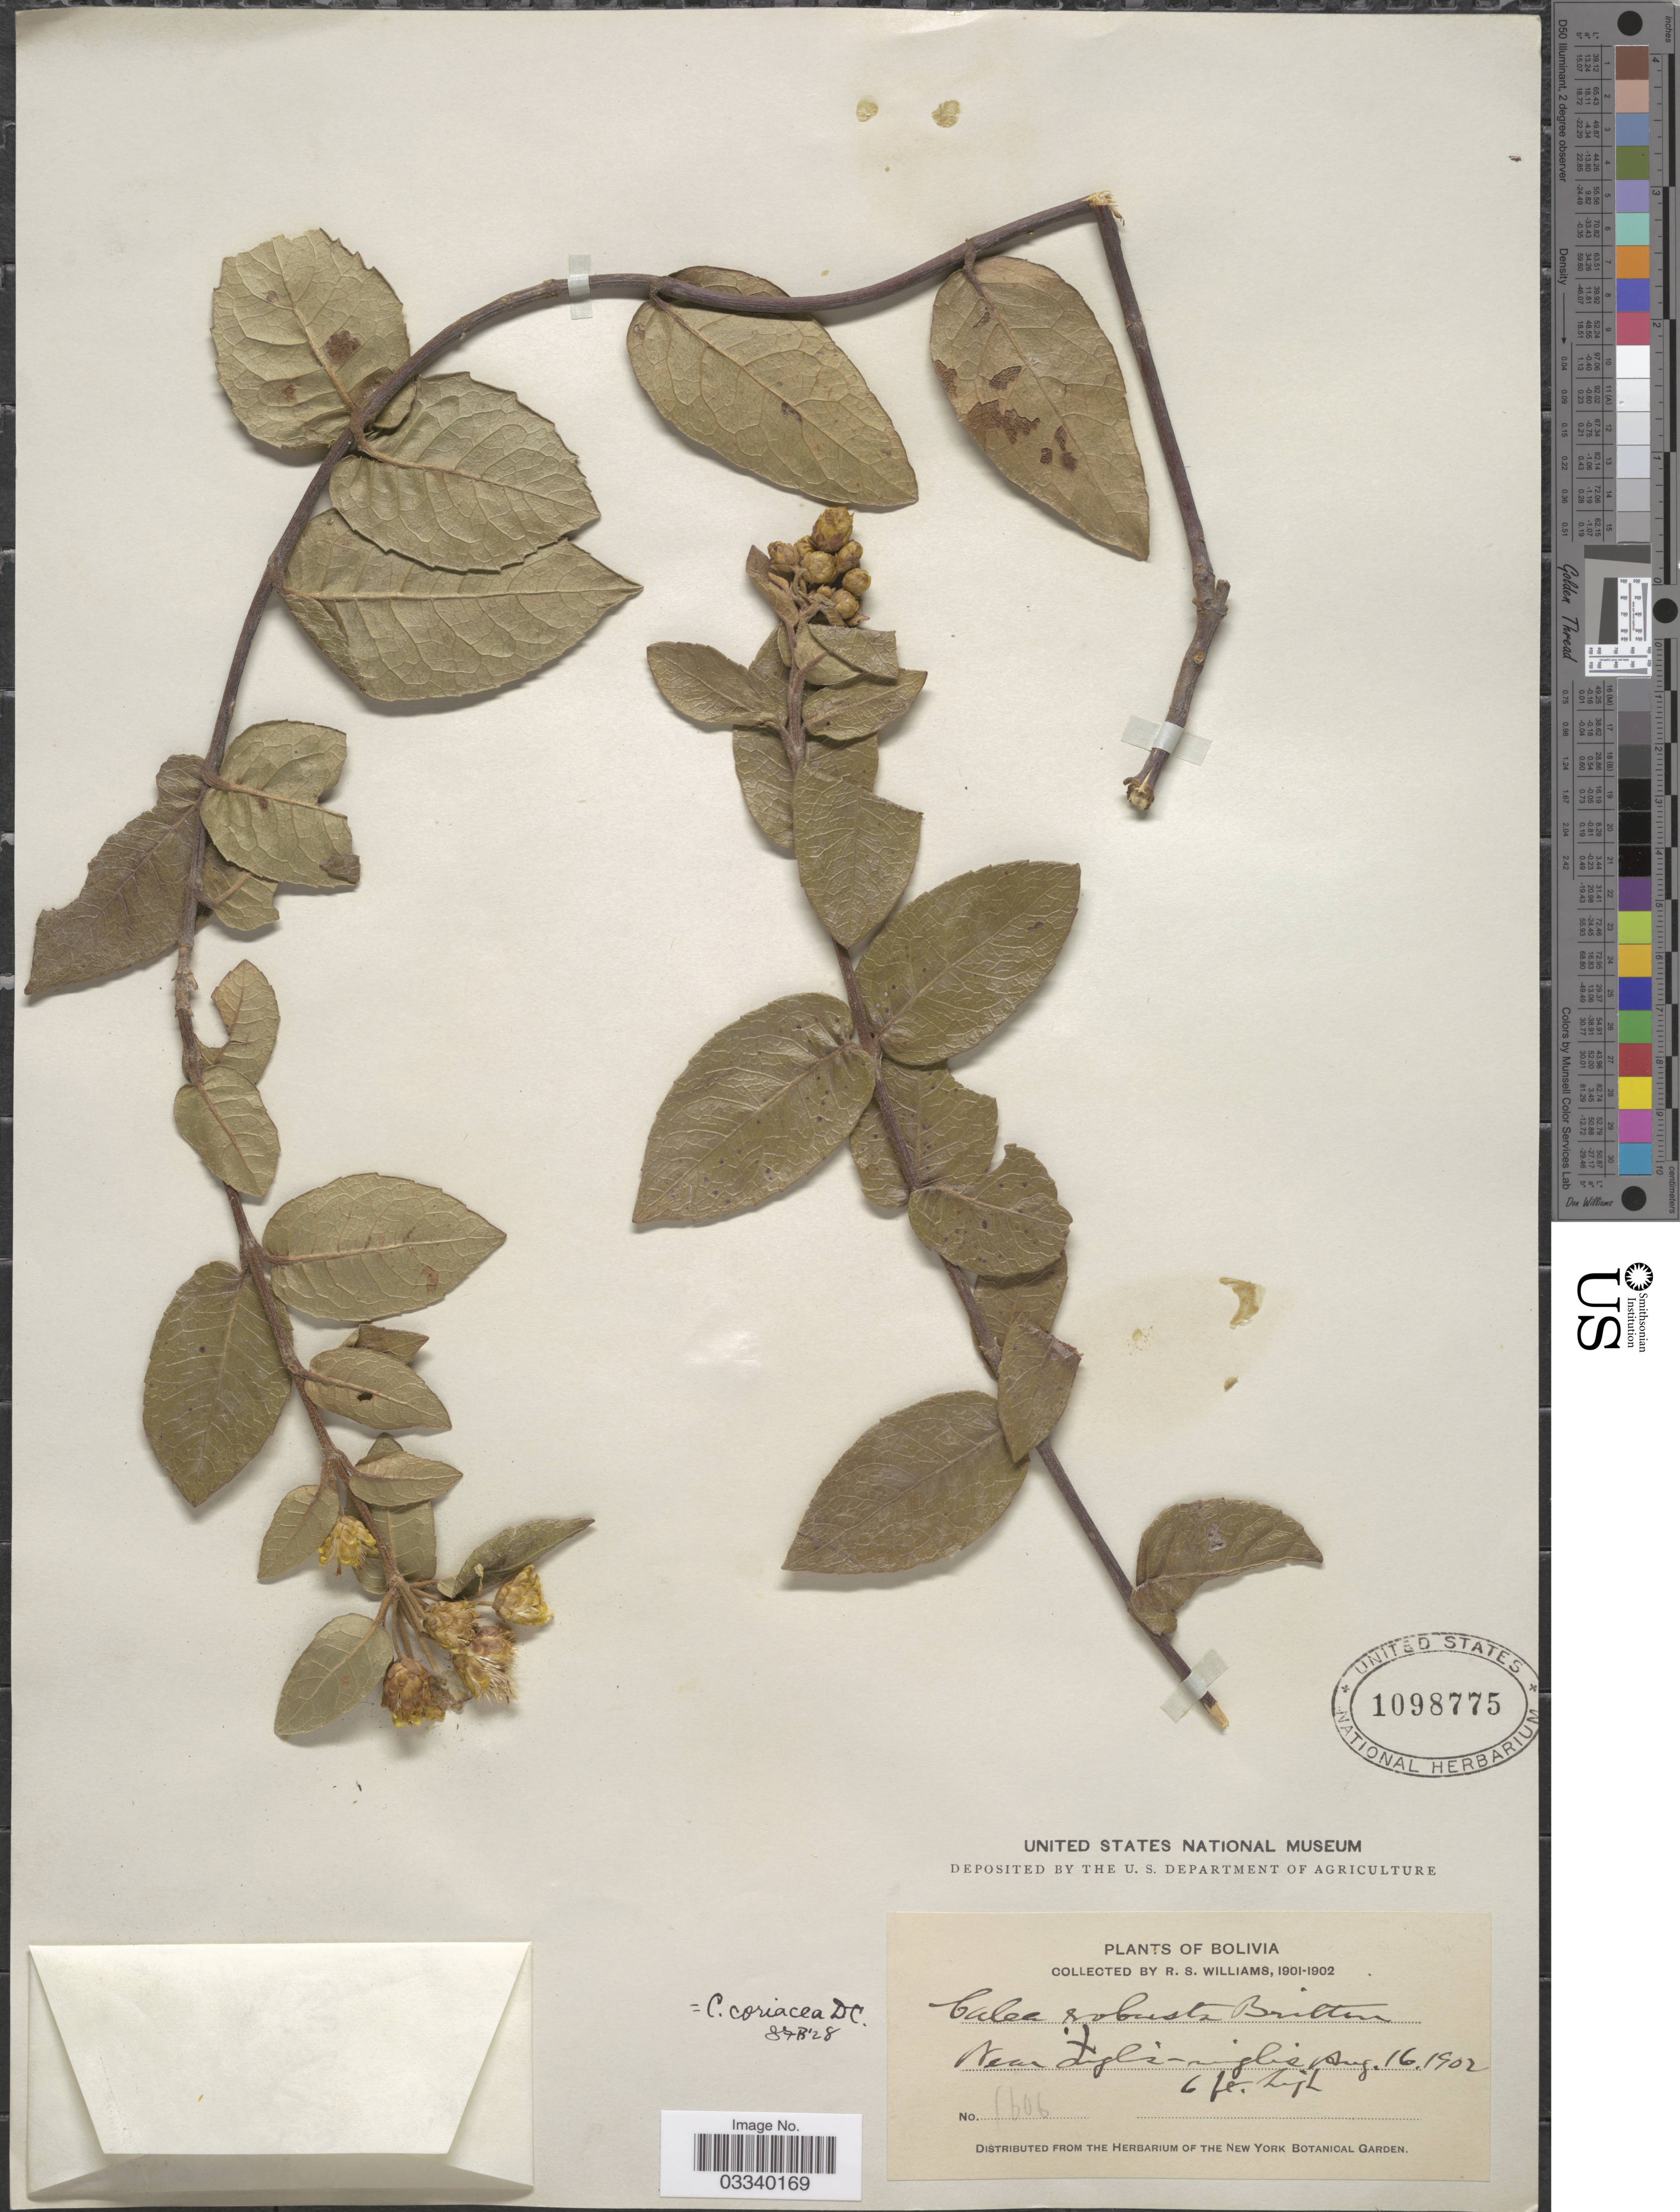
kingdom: Plantae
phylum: Tracheophyta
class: Magnoliopsida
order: Asterales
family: Asteraceae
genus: Calea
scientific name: Calea coriacea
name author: DC.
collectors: R. S. Williams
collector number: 1606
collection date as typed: Aug. 16, 1902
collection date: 1902-08-16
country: Bolivia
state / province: La Paz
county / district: Franz Tamayo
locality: Near Inglis-Inglis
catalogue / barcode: US 1098775